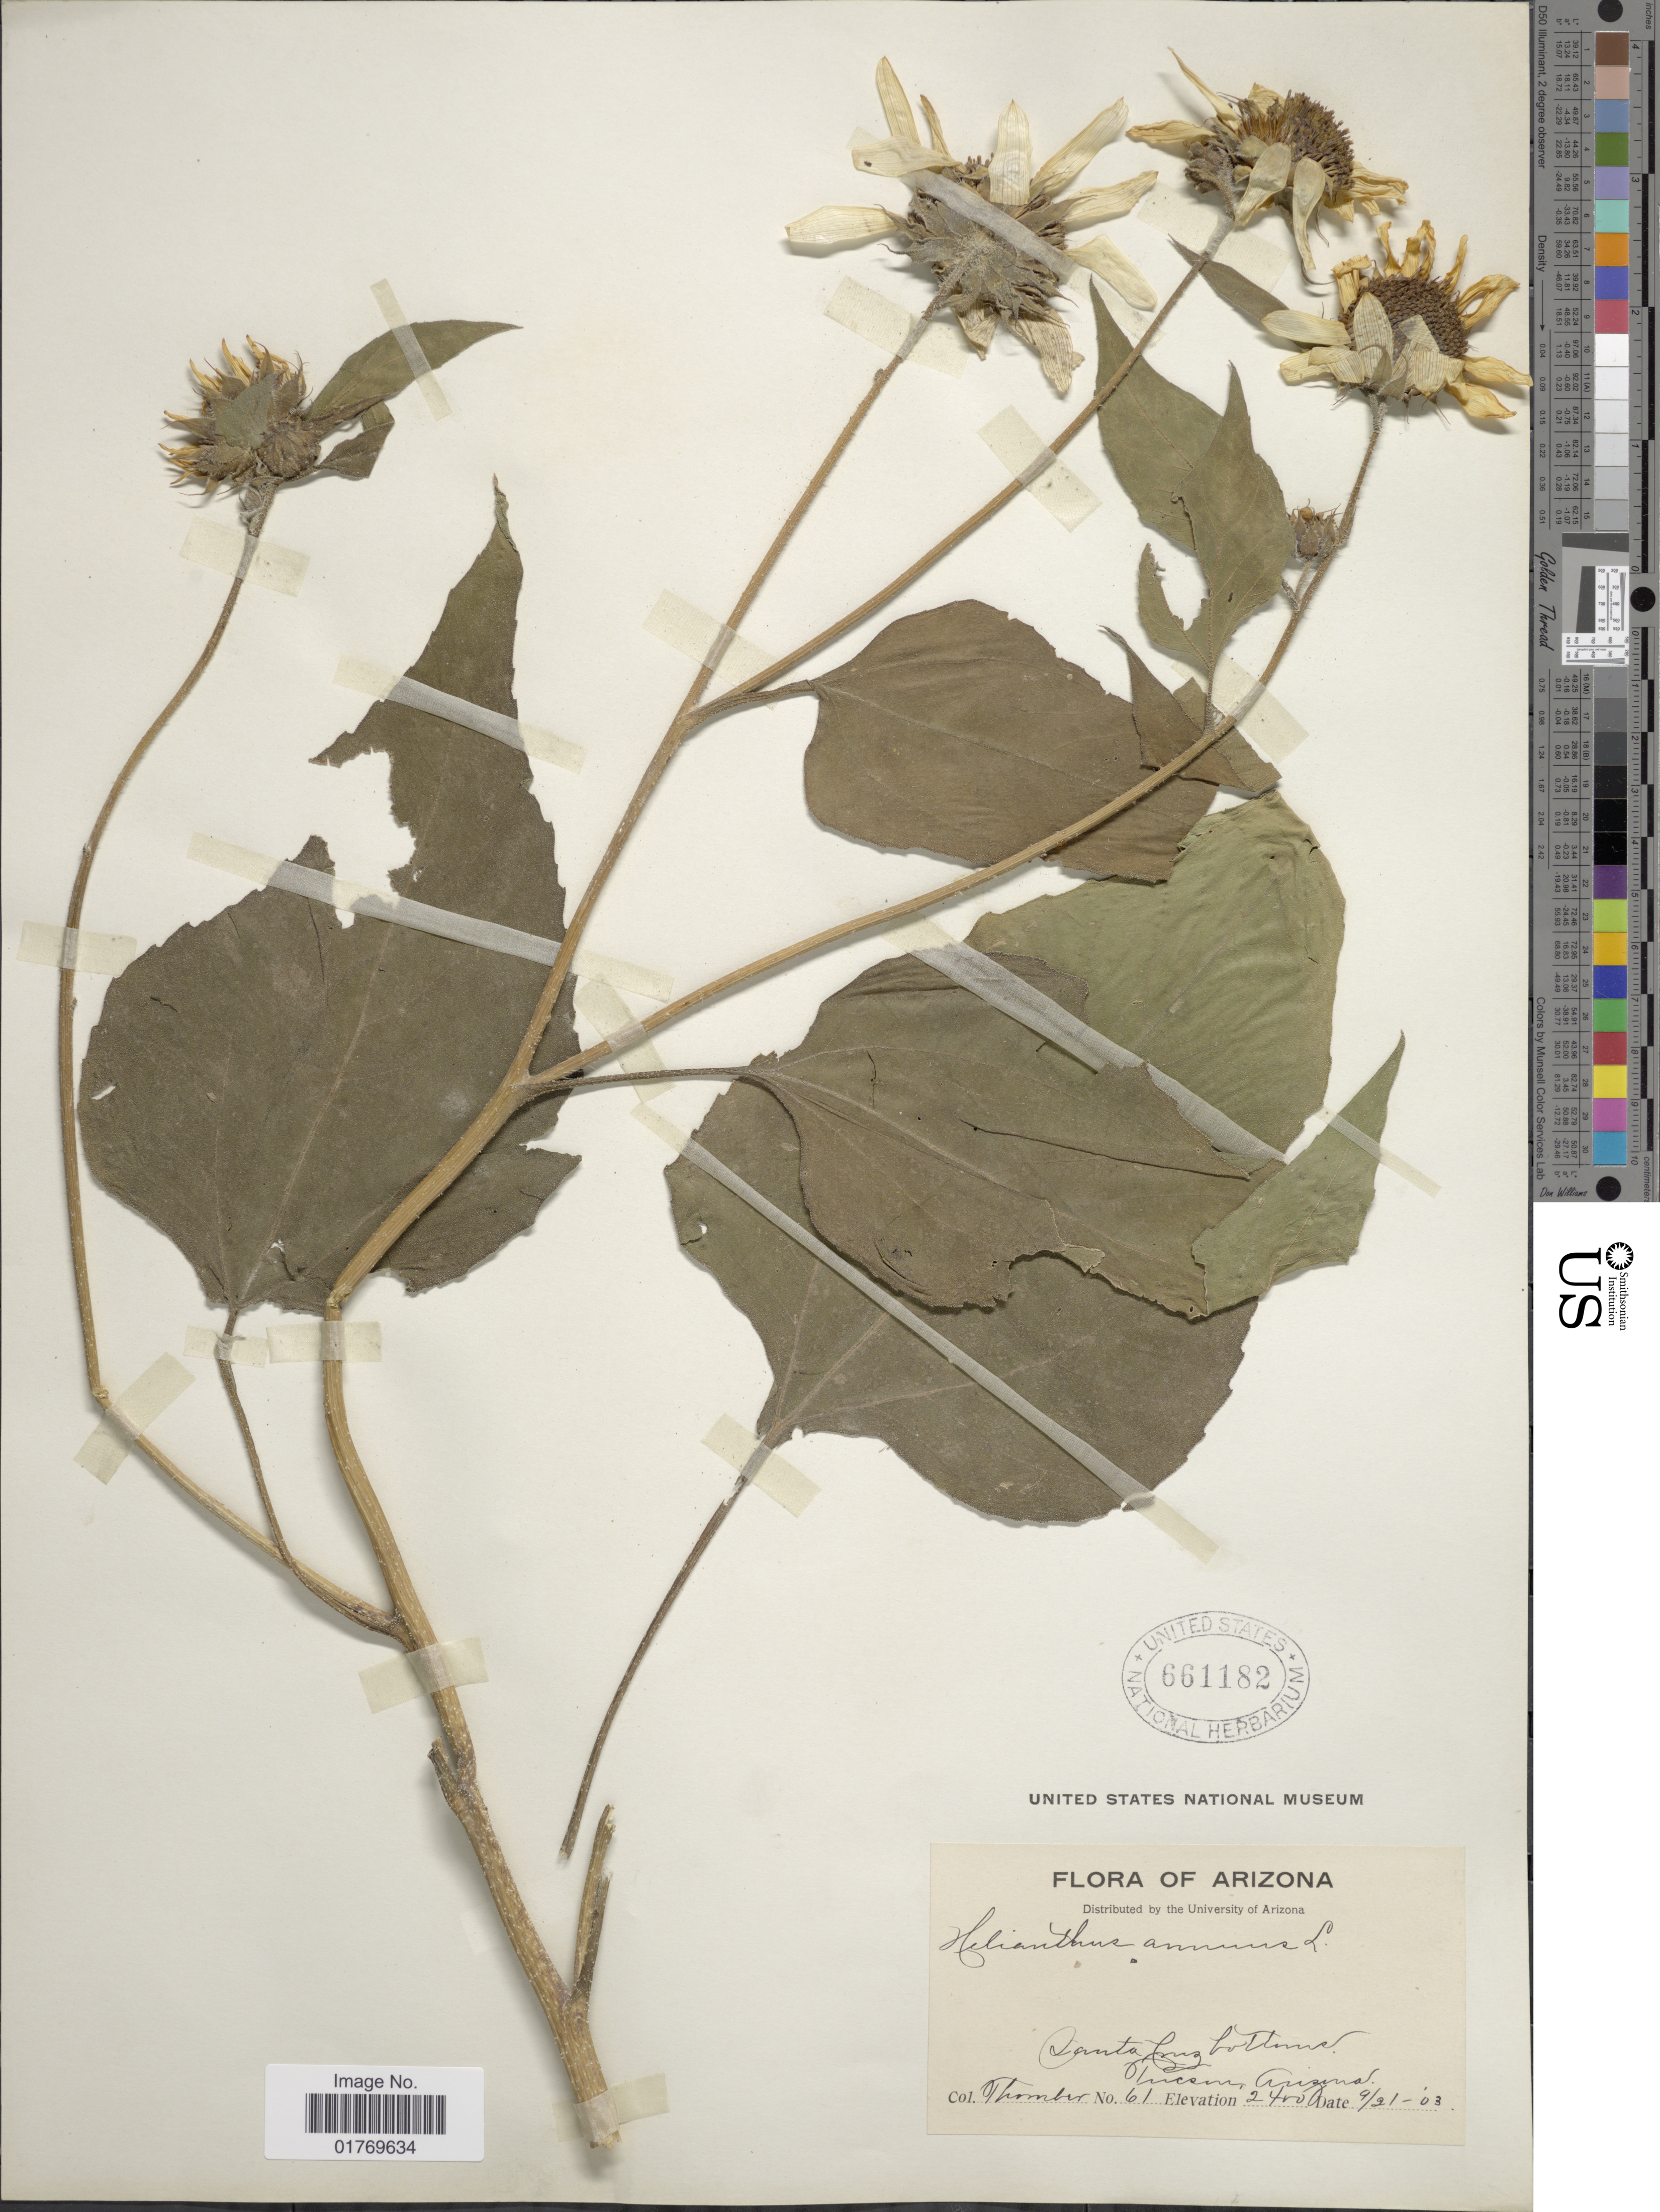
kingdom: Plantae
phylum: Tracheophyta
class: Magnoliopsida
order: Asterales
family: Asteraceae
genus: Helianthus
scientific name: Helianthus annuus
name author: L.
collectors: J. Thornber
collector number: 61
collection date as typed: Transcribed d/m/y: 21/9/3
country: United States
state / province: Arizona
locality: Santa Cruz bottoms, Tucson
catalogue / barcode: US 661182